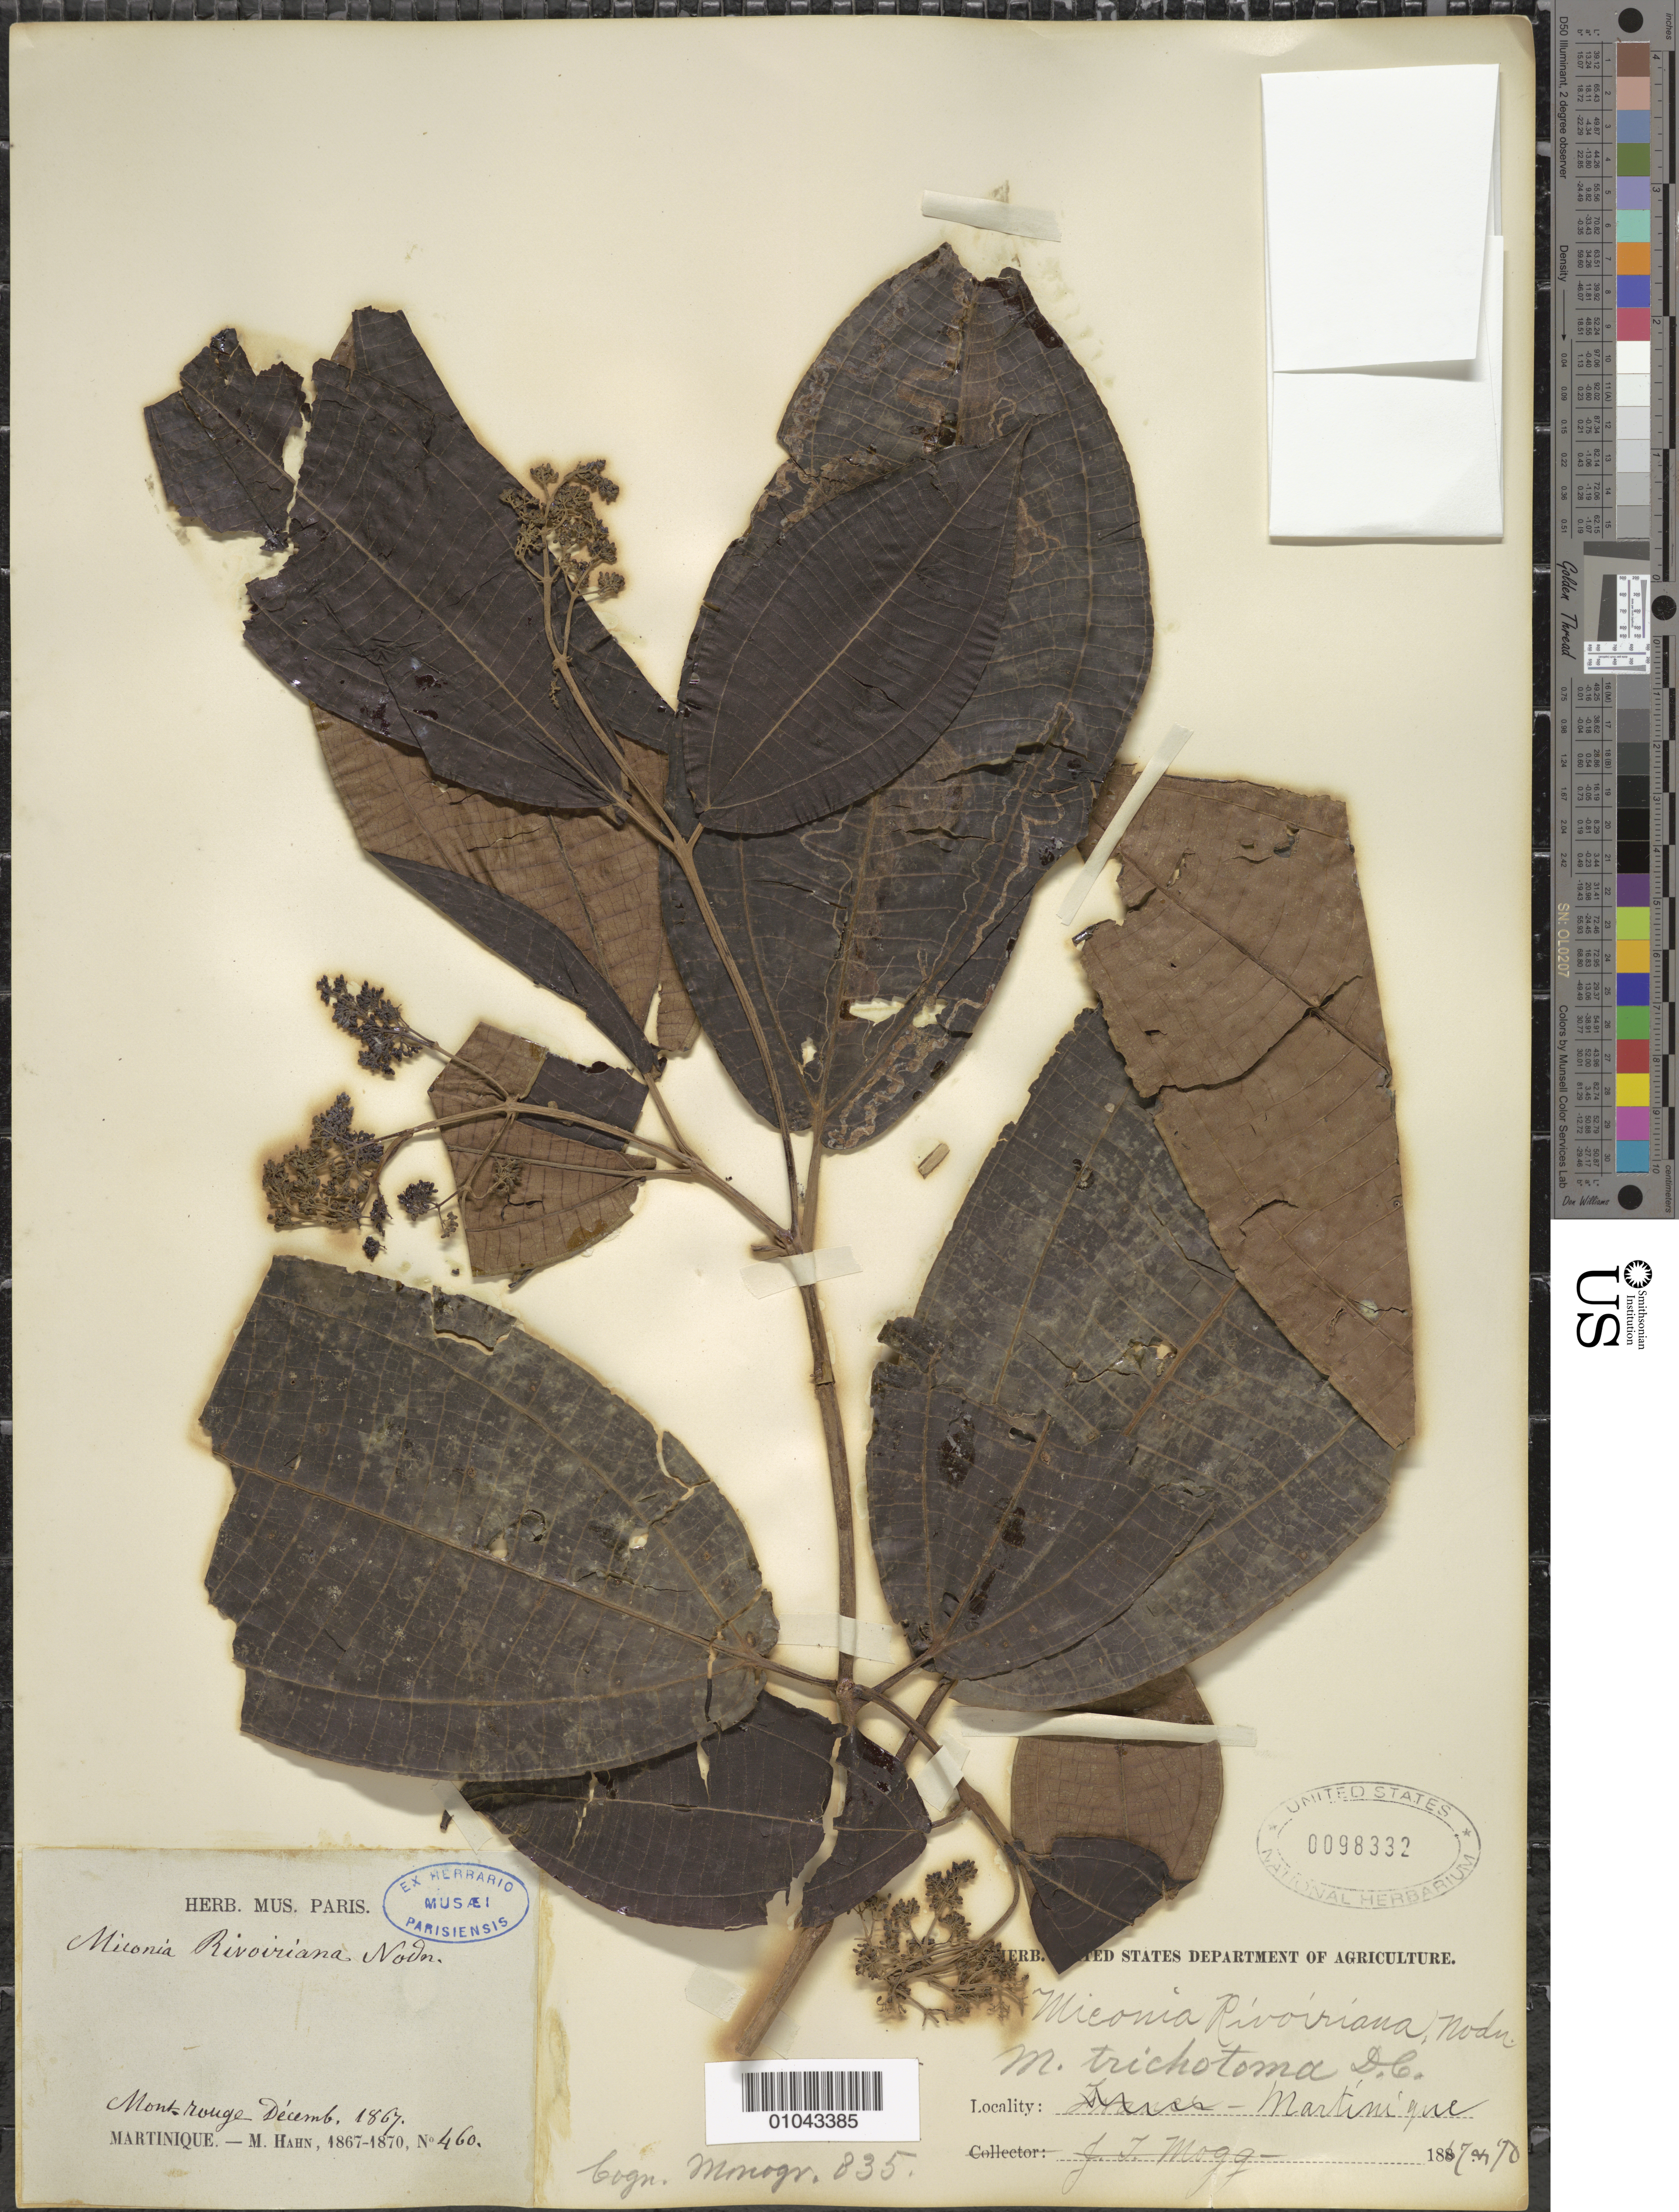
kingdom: Plantae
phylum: Tracheophyta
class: Magnoliopsida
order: Myrtales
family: Melastomataceae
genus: Miconia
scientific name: Miconia trichotoma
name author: (Desr.) DC.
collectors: M. Hahn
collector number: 460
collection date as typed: Dec 1867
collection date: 1867-12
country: Martinique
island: Martinique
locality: Mount Rouge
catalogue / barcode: US 98332